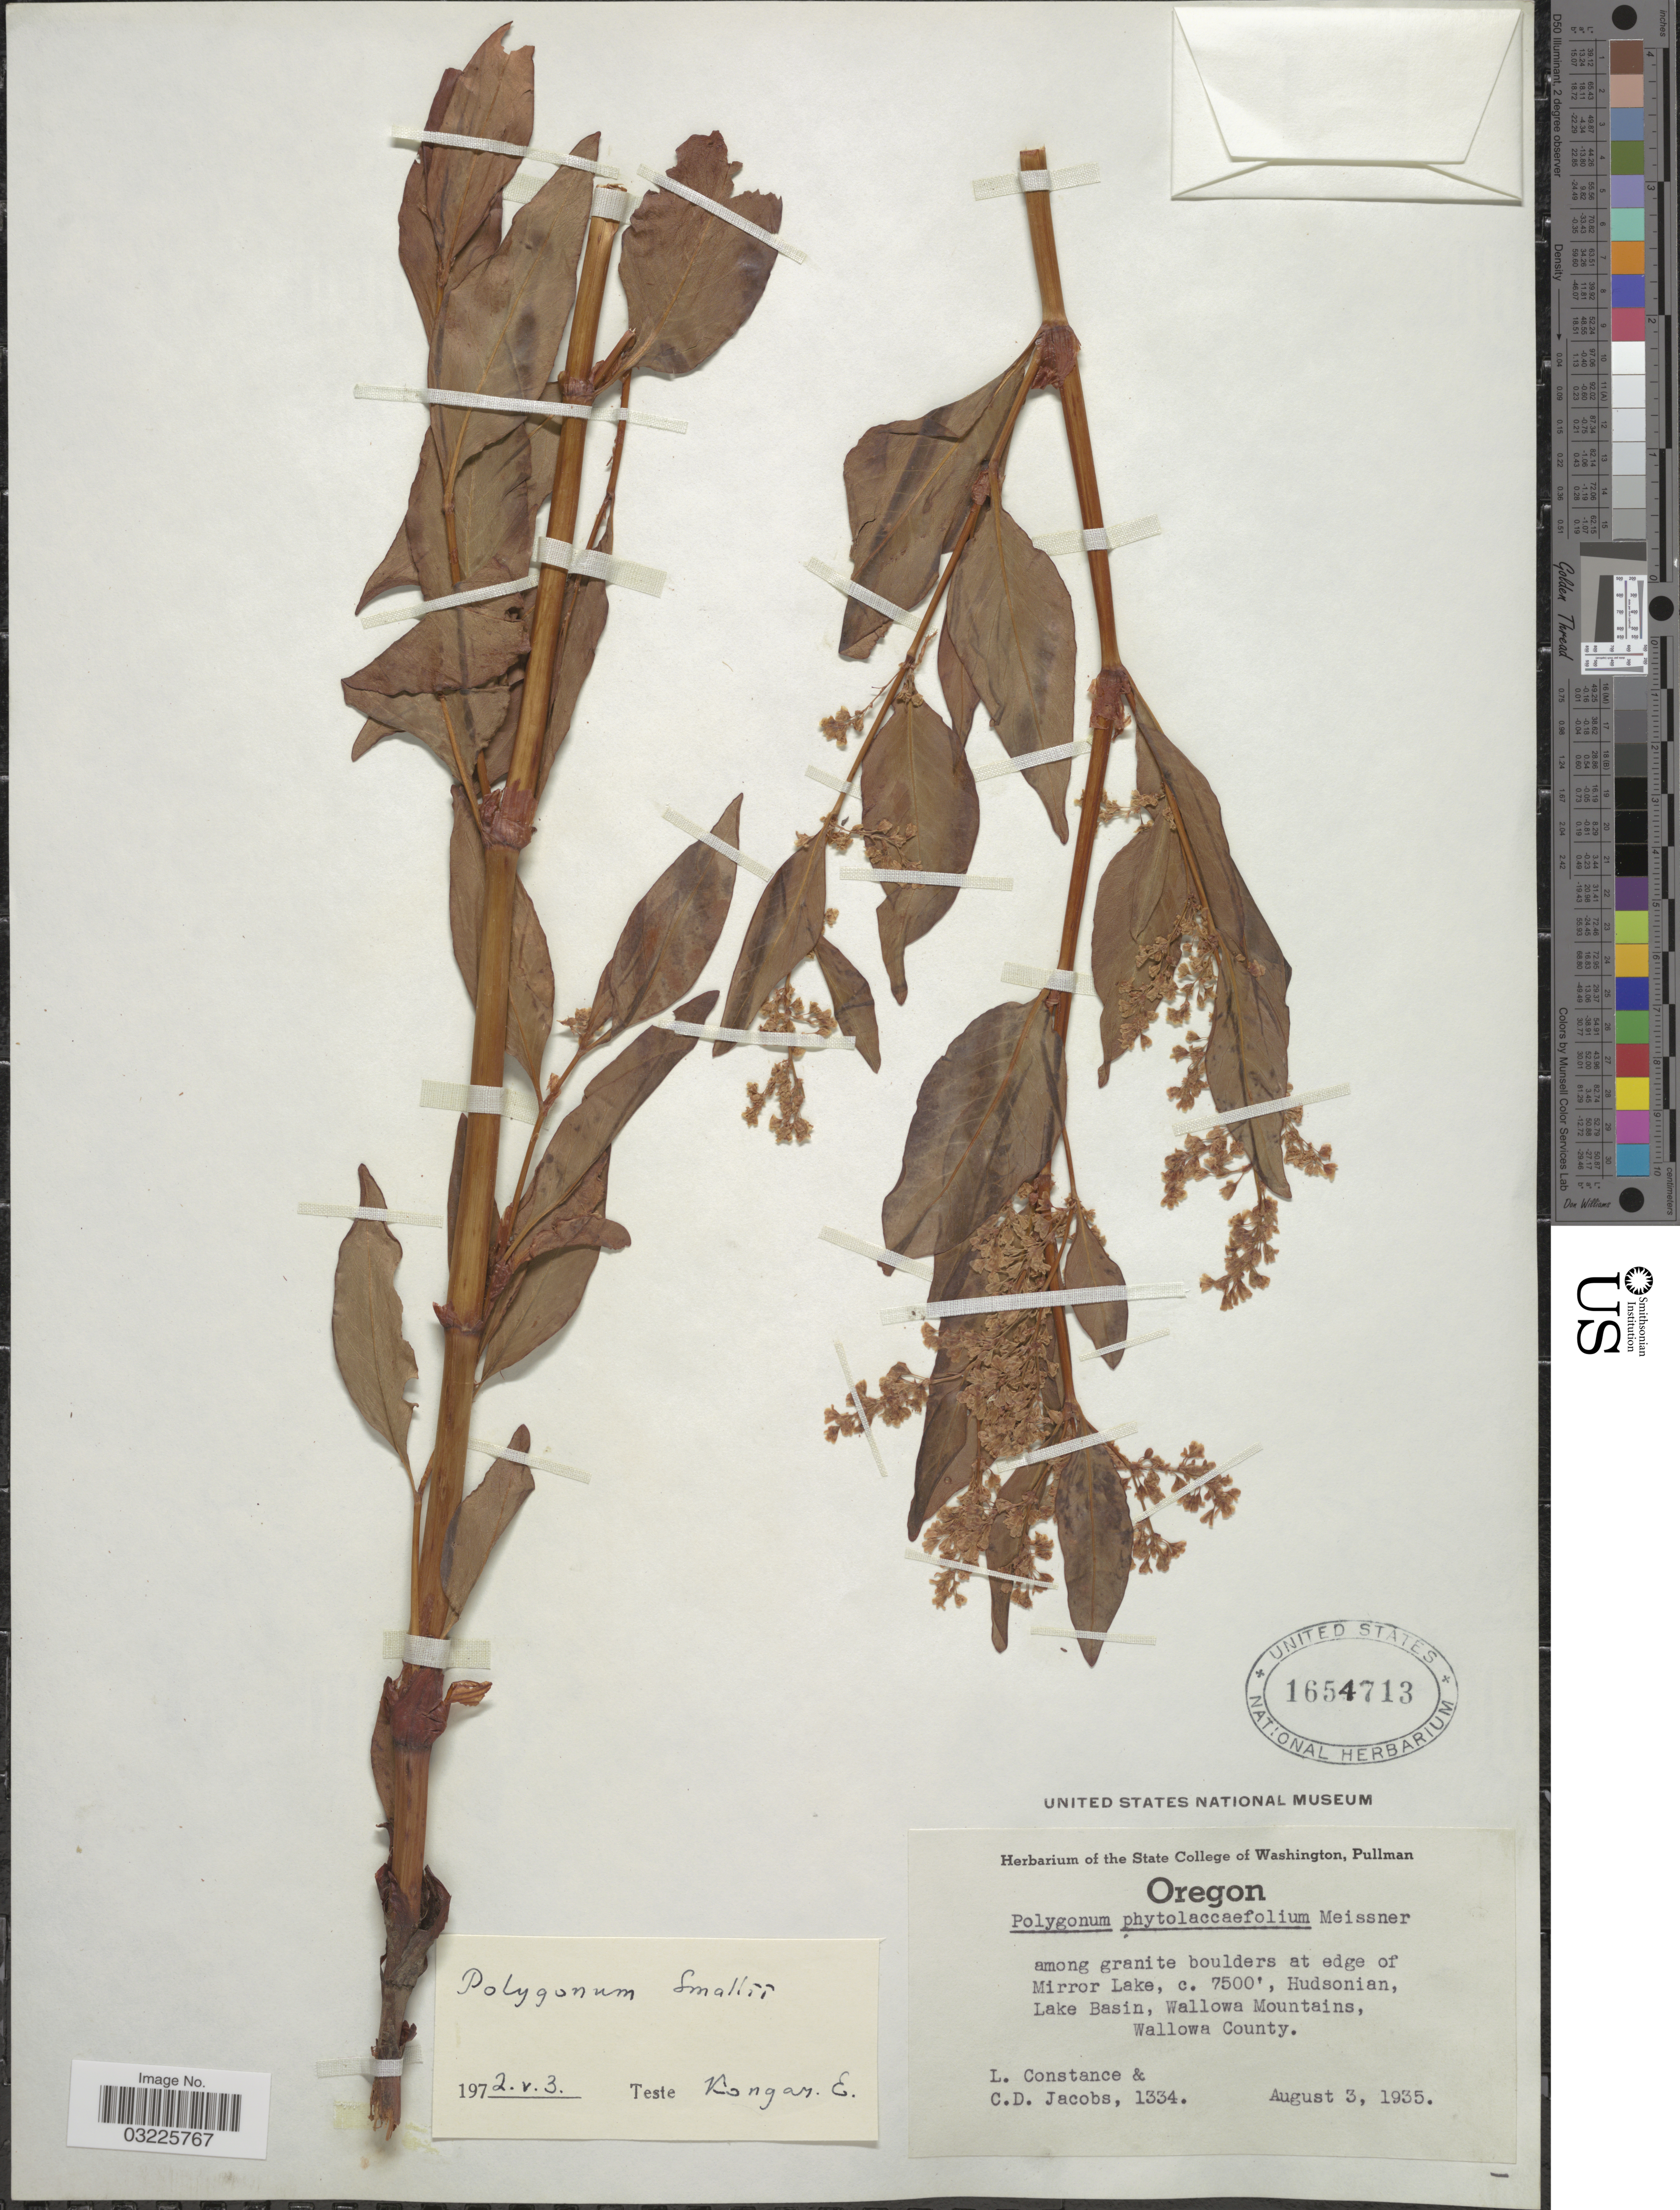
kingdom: Plantae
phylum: Tracheophyta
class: Magnoliopsida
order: Caryophyllales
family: Polygonaceae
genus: Koenigia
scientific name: Koenigia phytolaccifolia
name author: (Meisn. ex Small) T.M. Schust. & Reveal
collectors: L. Constance & C. D. Jacobs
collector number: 1334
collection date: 1935-08-03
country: United States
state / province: Oregon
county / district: Wallowa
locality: Among granite boulders at edge of Mirror Lake, Hudsonian, Lake Basin, Wallowa Mountains, Wallowa County.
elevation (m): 2286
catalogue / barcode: US 1654713